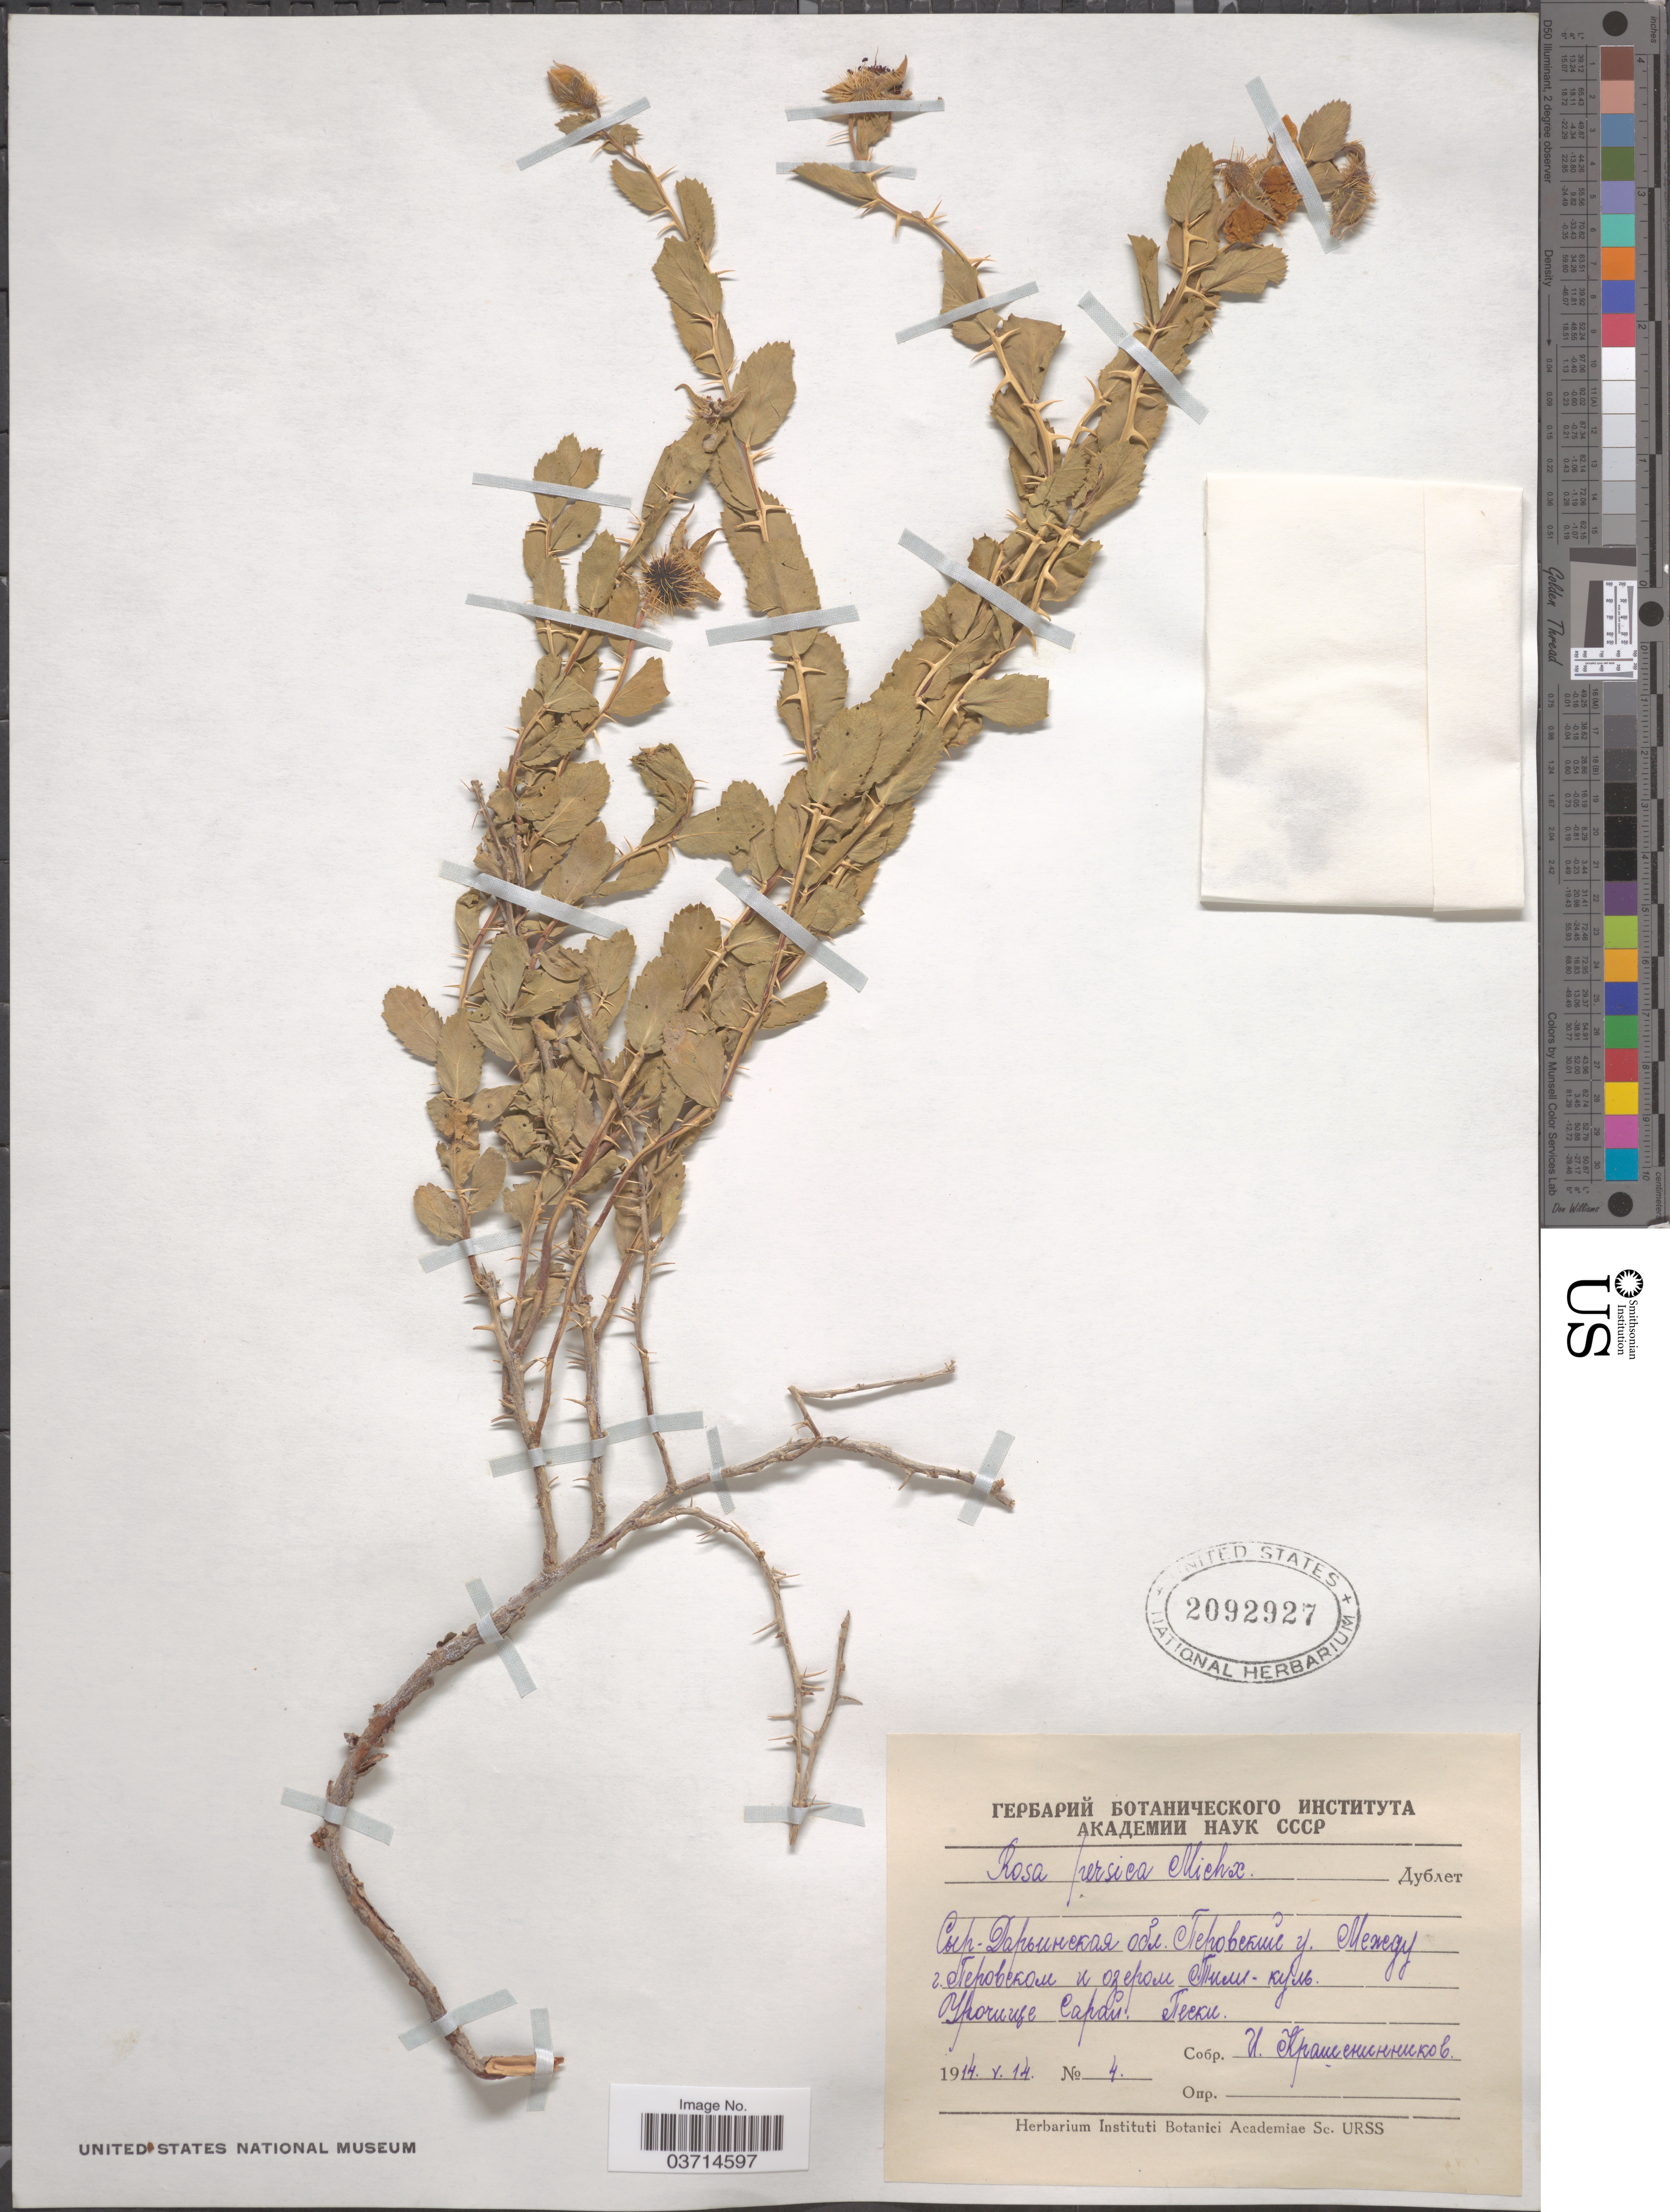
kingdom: Plantae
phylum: Tracheophyta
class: Magnoliopsida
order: Rosales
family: Rosaceae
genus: Rosa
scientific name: Rosa persica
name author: J.F. Gmel.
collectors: X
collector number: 4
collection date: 1914-05-14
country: Kazakhstan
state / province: Qyzylorda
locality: Between Perovsk (Qyzylorda) and lake Tili-Kul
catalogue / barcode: US 2092927